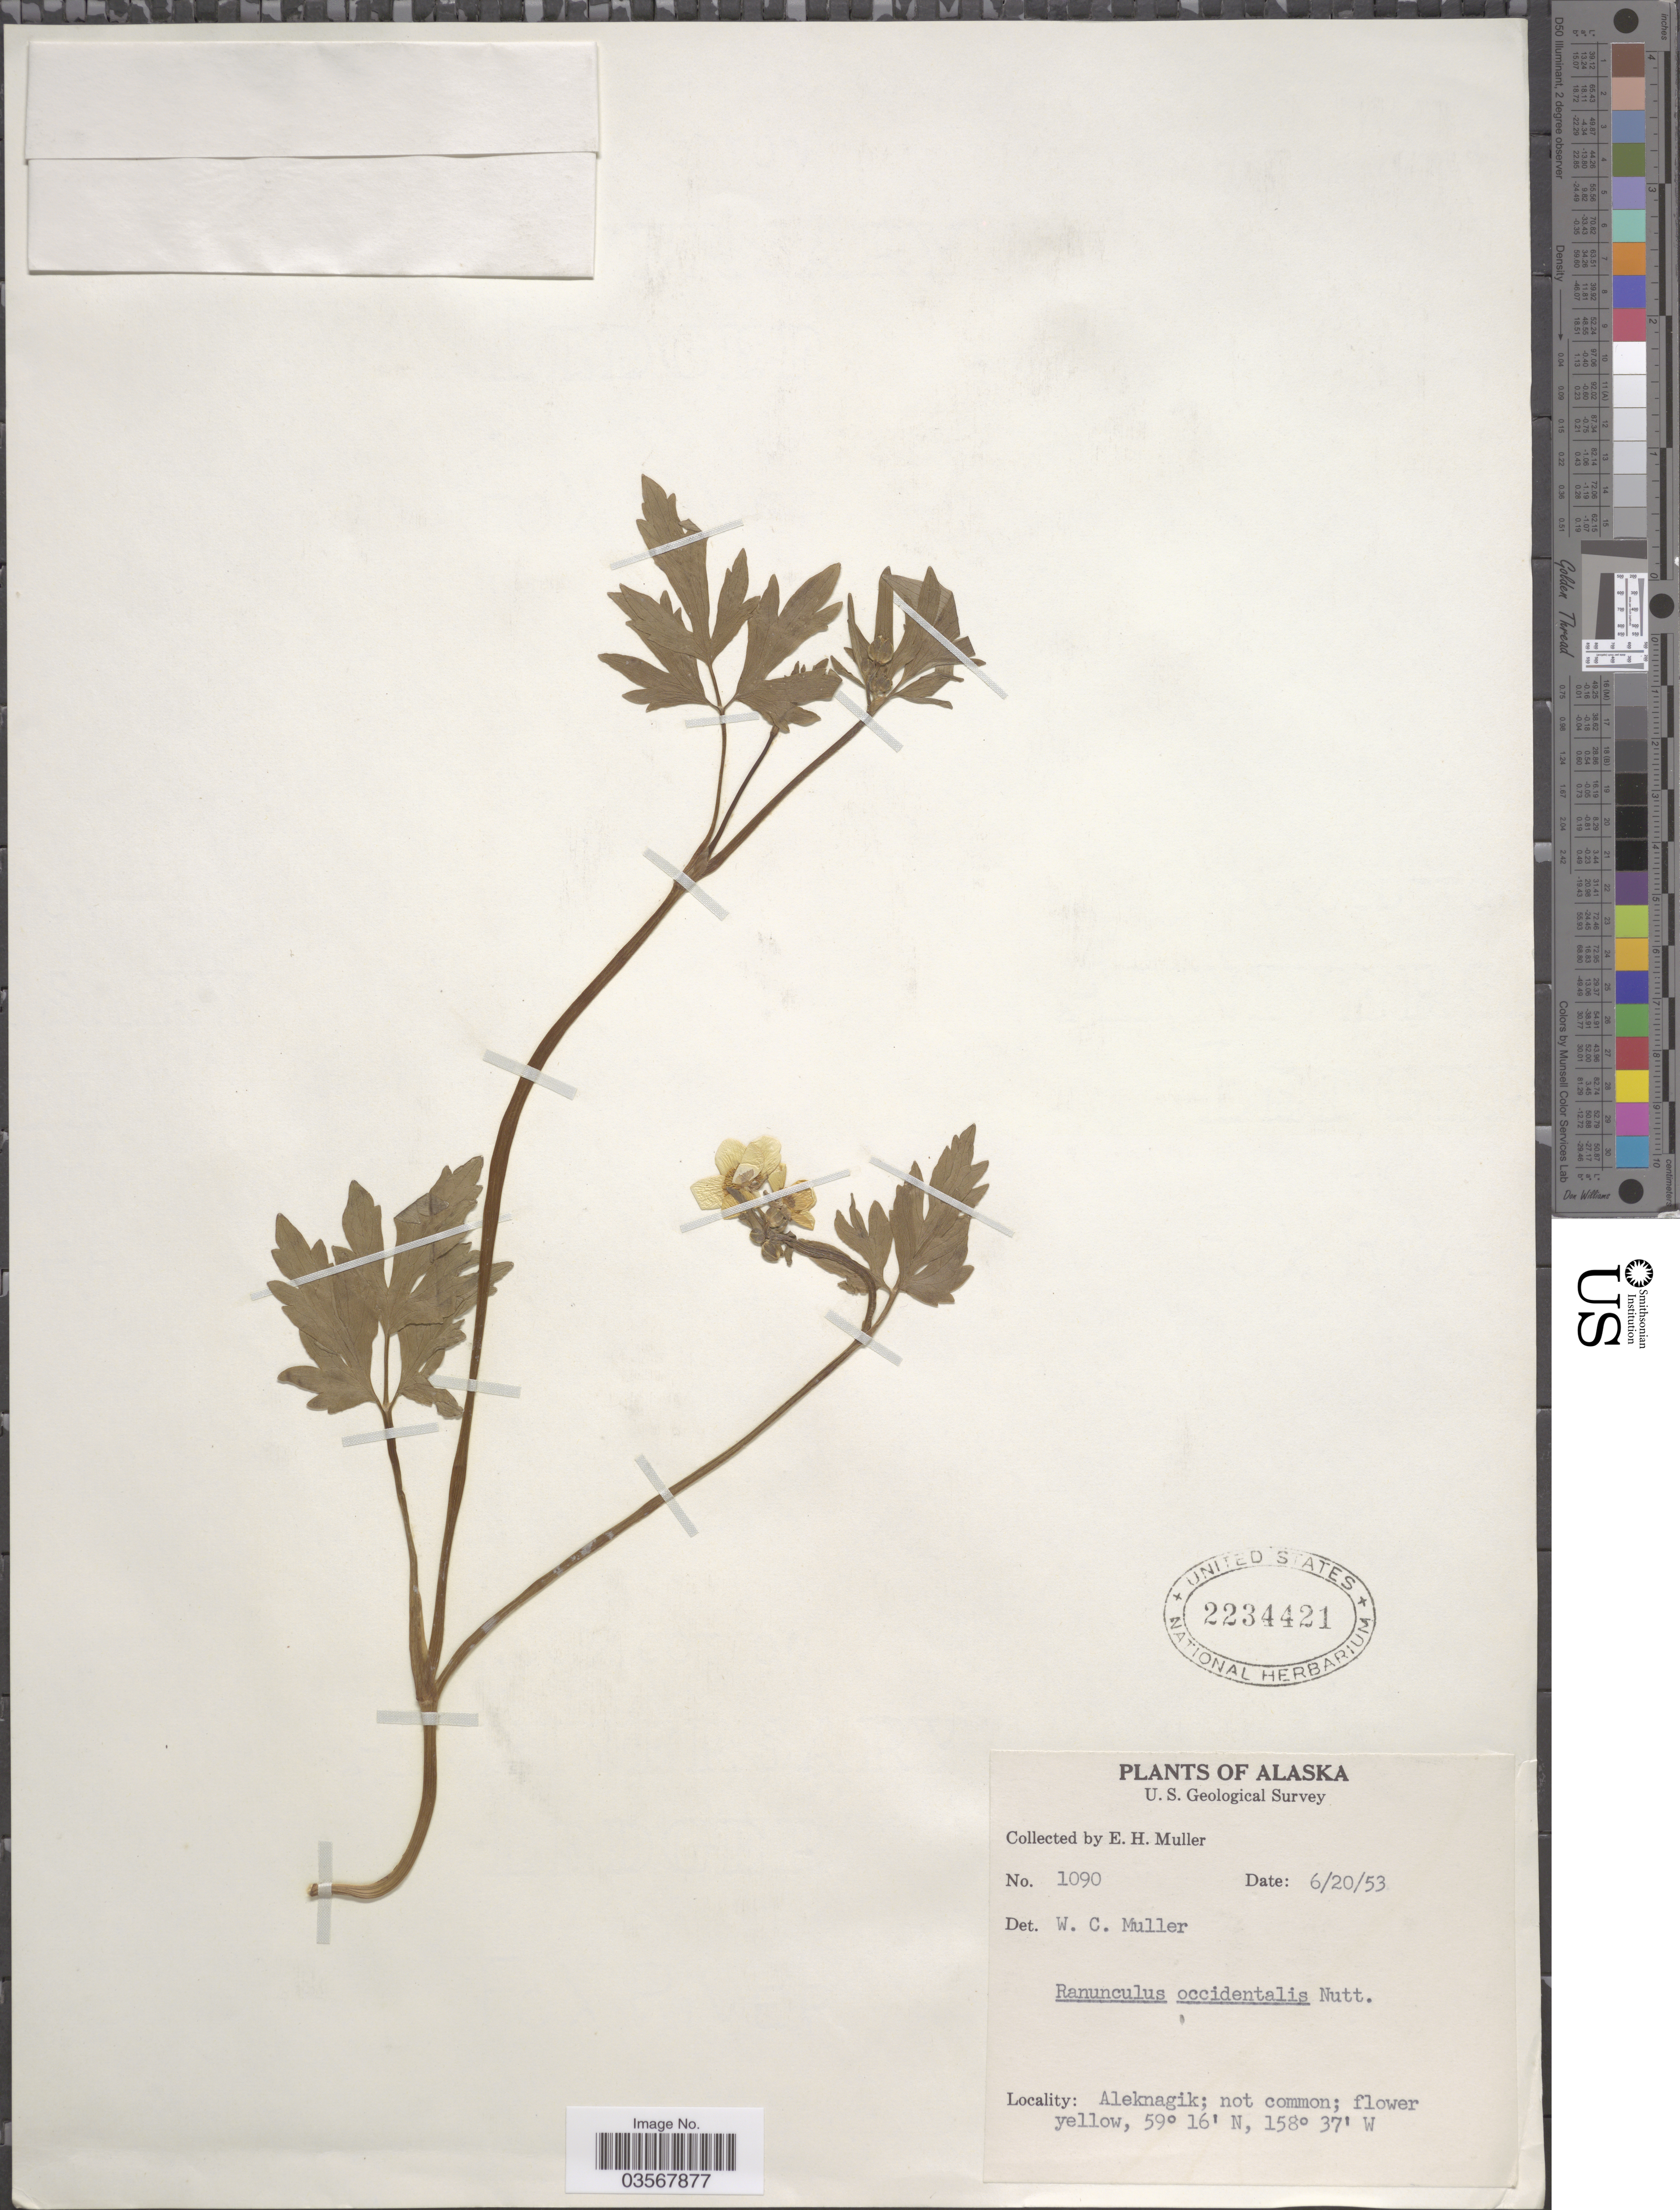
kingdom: Plantae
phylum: Tracheophyta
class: Magnoliopsida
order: Ranunculales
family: Ranunculaceae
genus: Ranunculus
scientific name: Ranunculus occidentalis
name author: Nutt.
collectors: E. H. Muller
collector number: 1090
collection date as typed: Transcribed d/m/y: 20/6/53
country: United States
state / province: Alaska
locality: Aleknagik.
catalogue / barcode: US 2234421